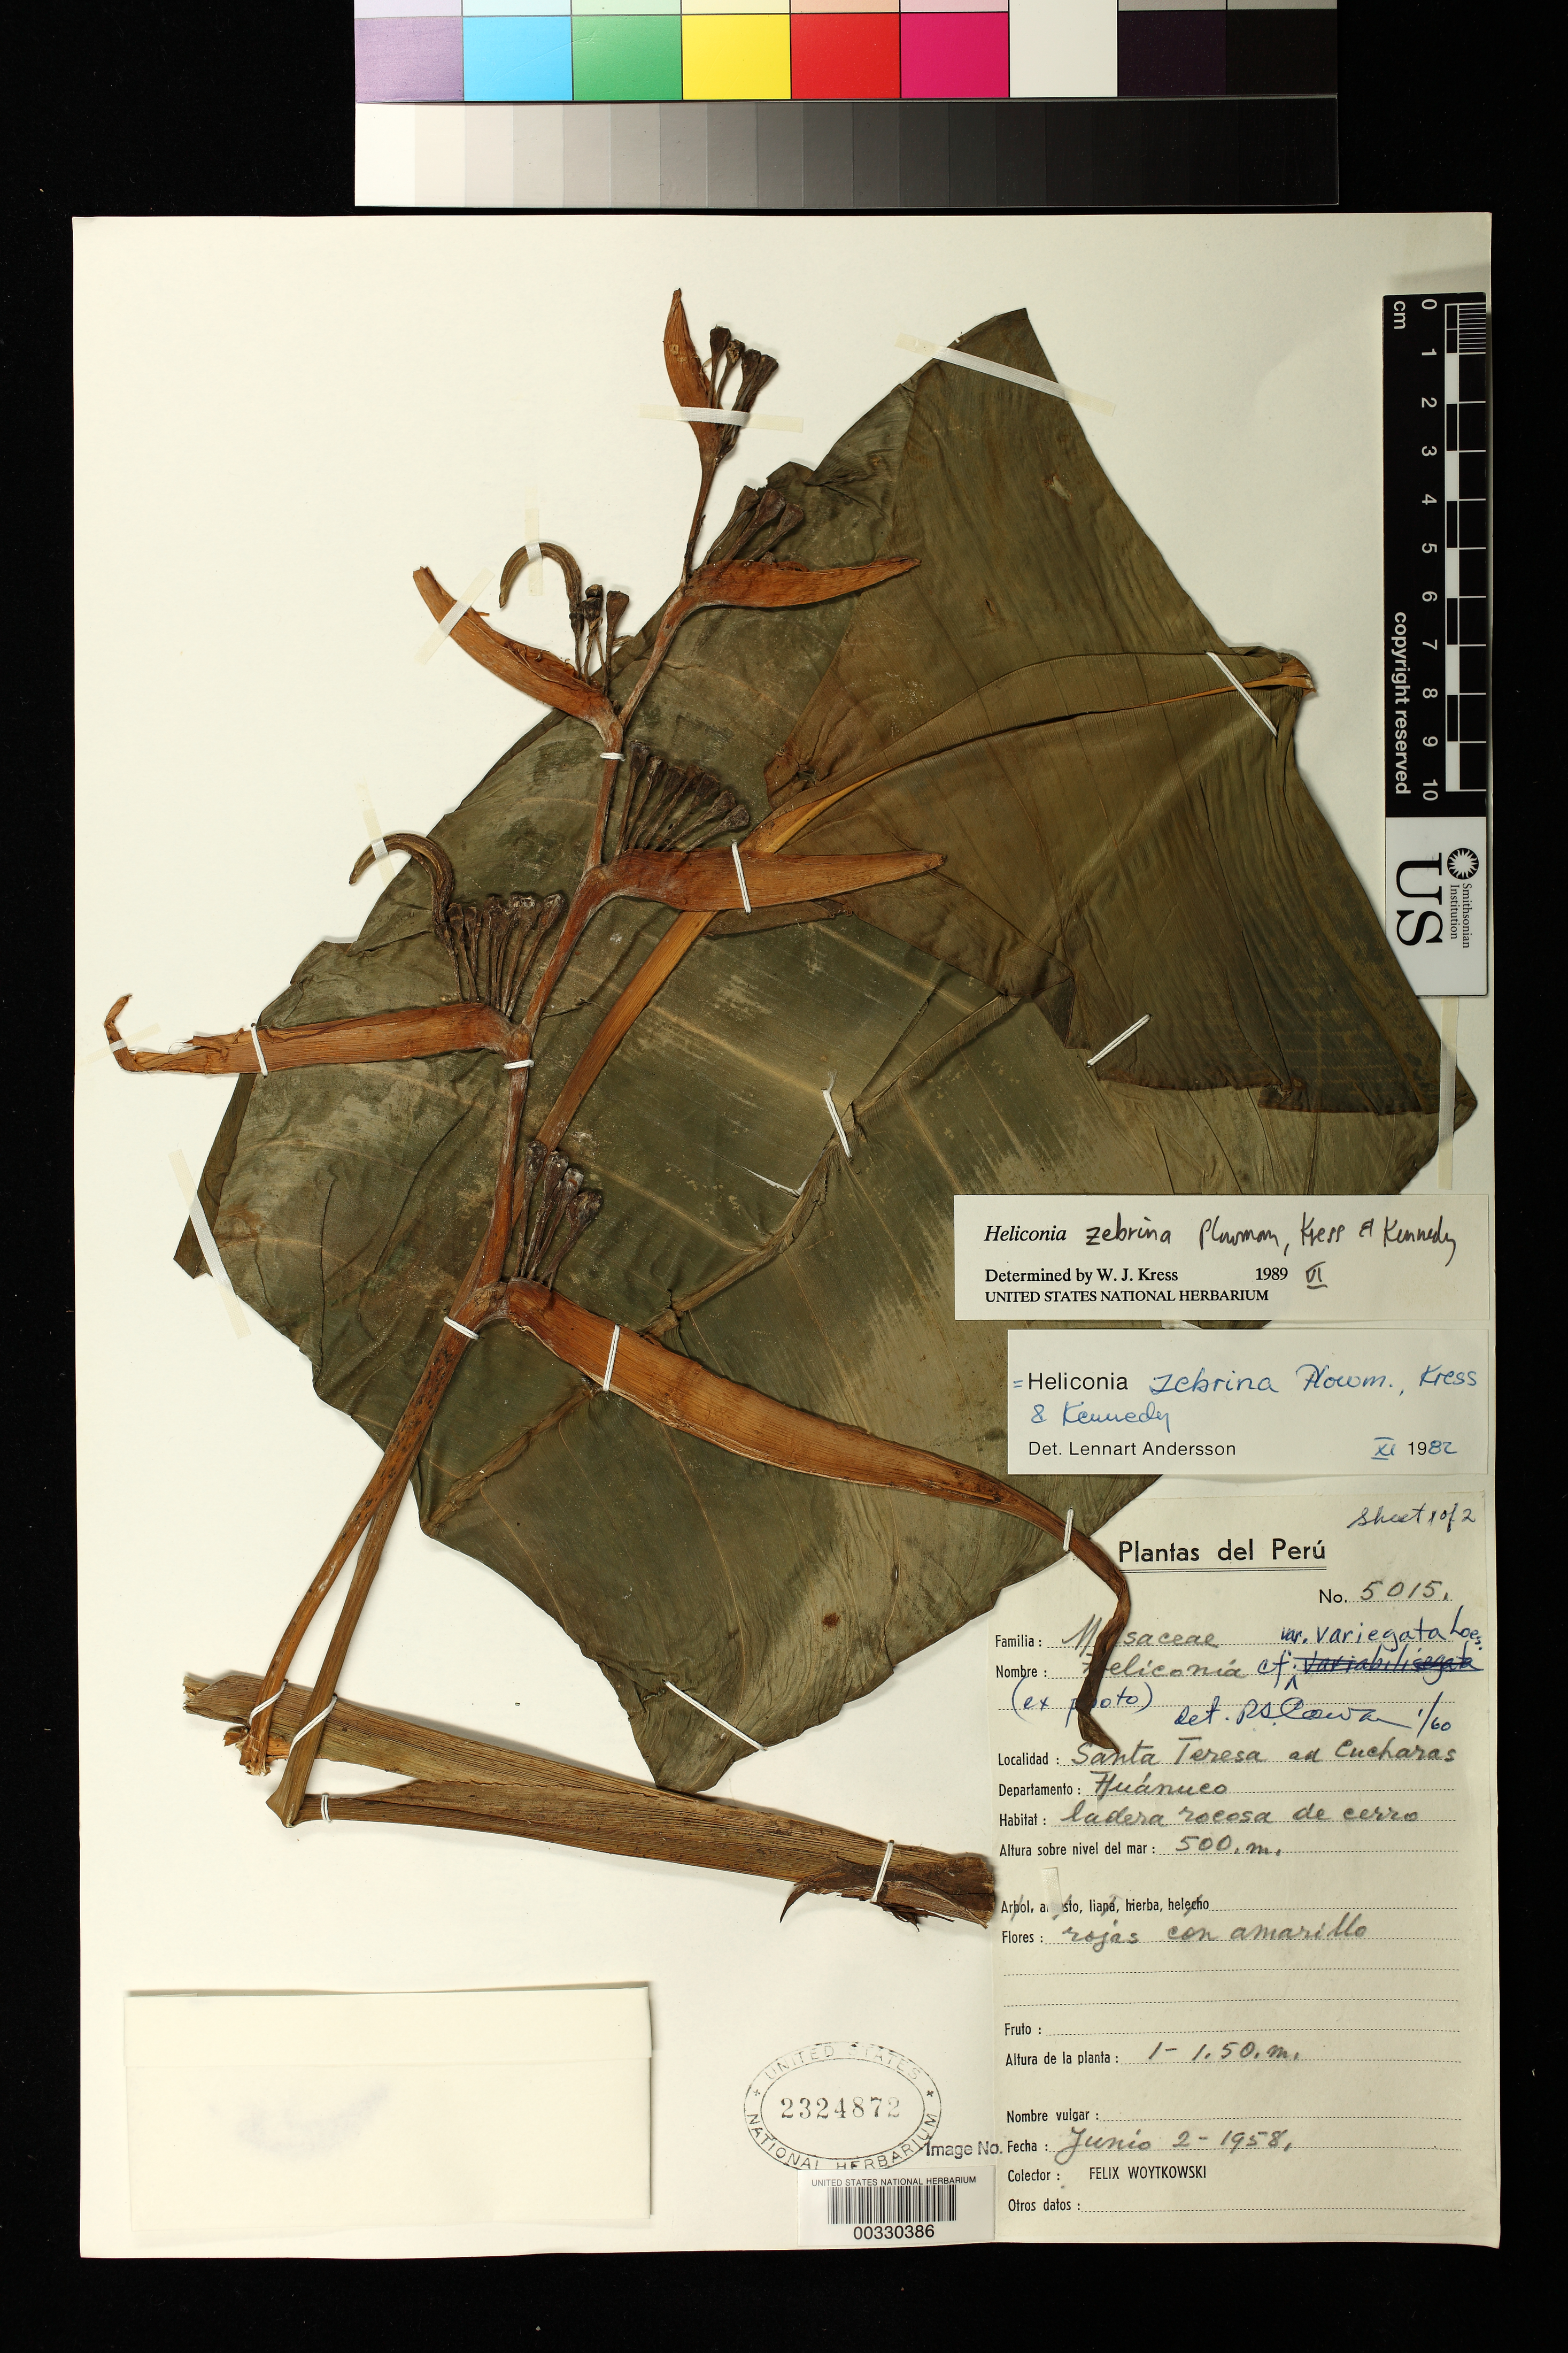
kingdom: Plantae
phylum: Tracheophyta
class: Liliopsida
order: Zingiberales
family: Heliconiaceae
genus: Heliconia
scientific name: Heliconia zebrina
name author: W.J. Kress & H. Kenn.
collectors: F. Woytkowski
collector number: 5015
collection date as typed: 02 Jun 1958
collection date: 1958-06-02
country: Peru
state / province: Huánuco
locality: Santa Teresa ad Cucharas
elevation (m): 500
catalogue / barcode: US 2324872